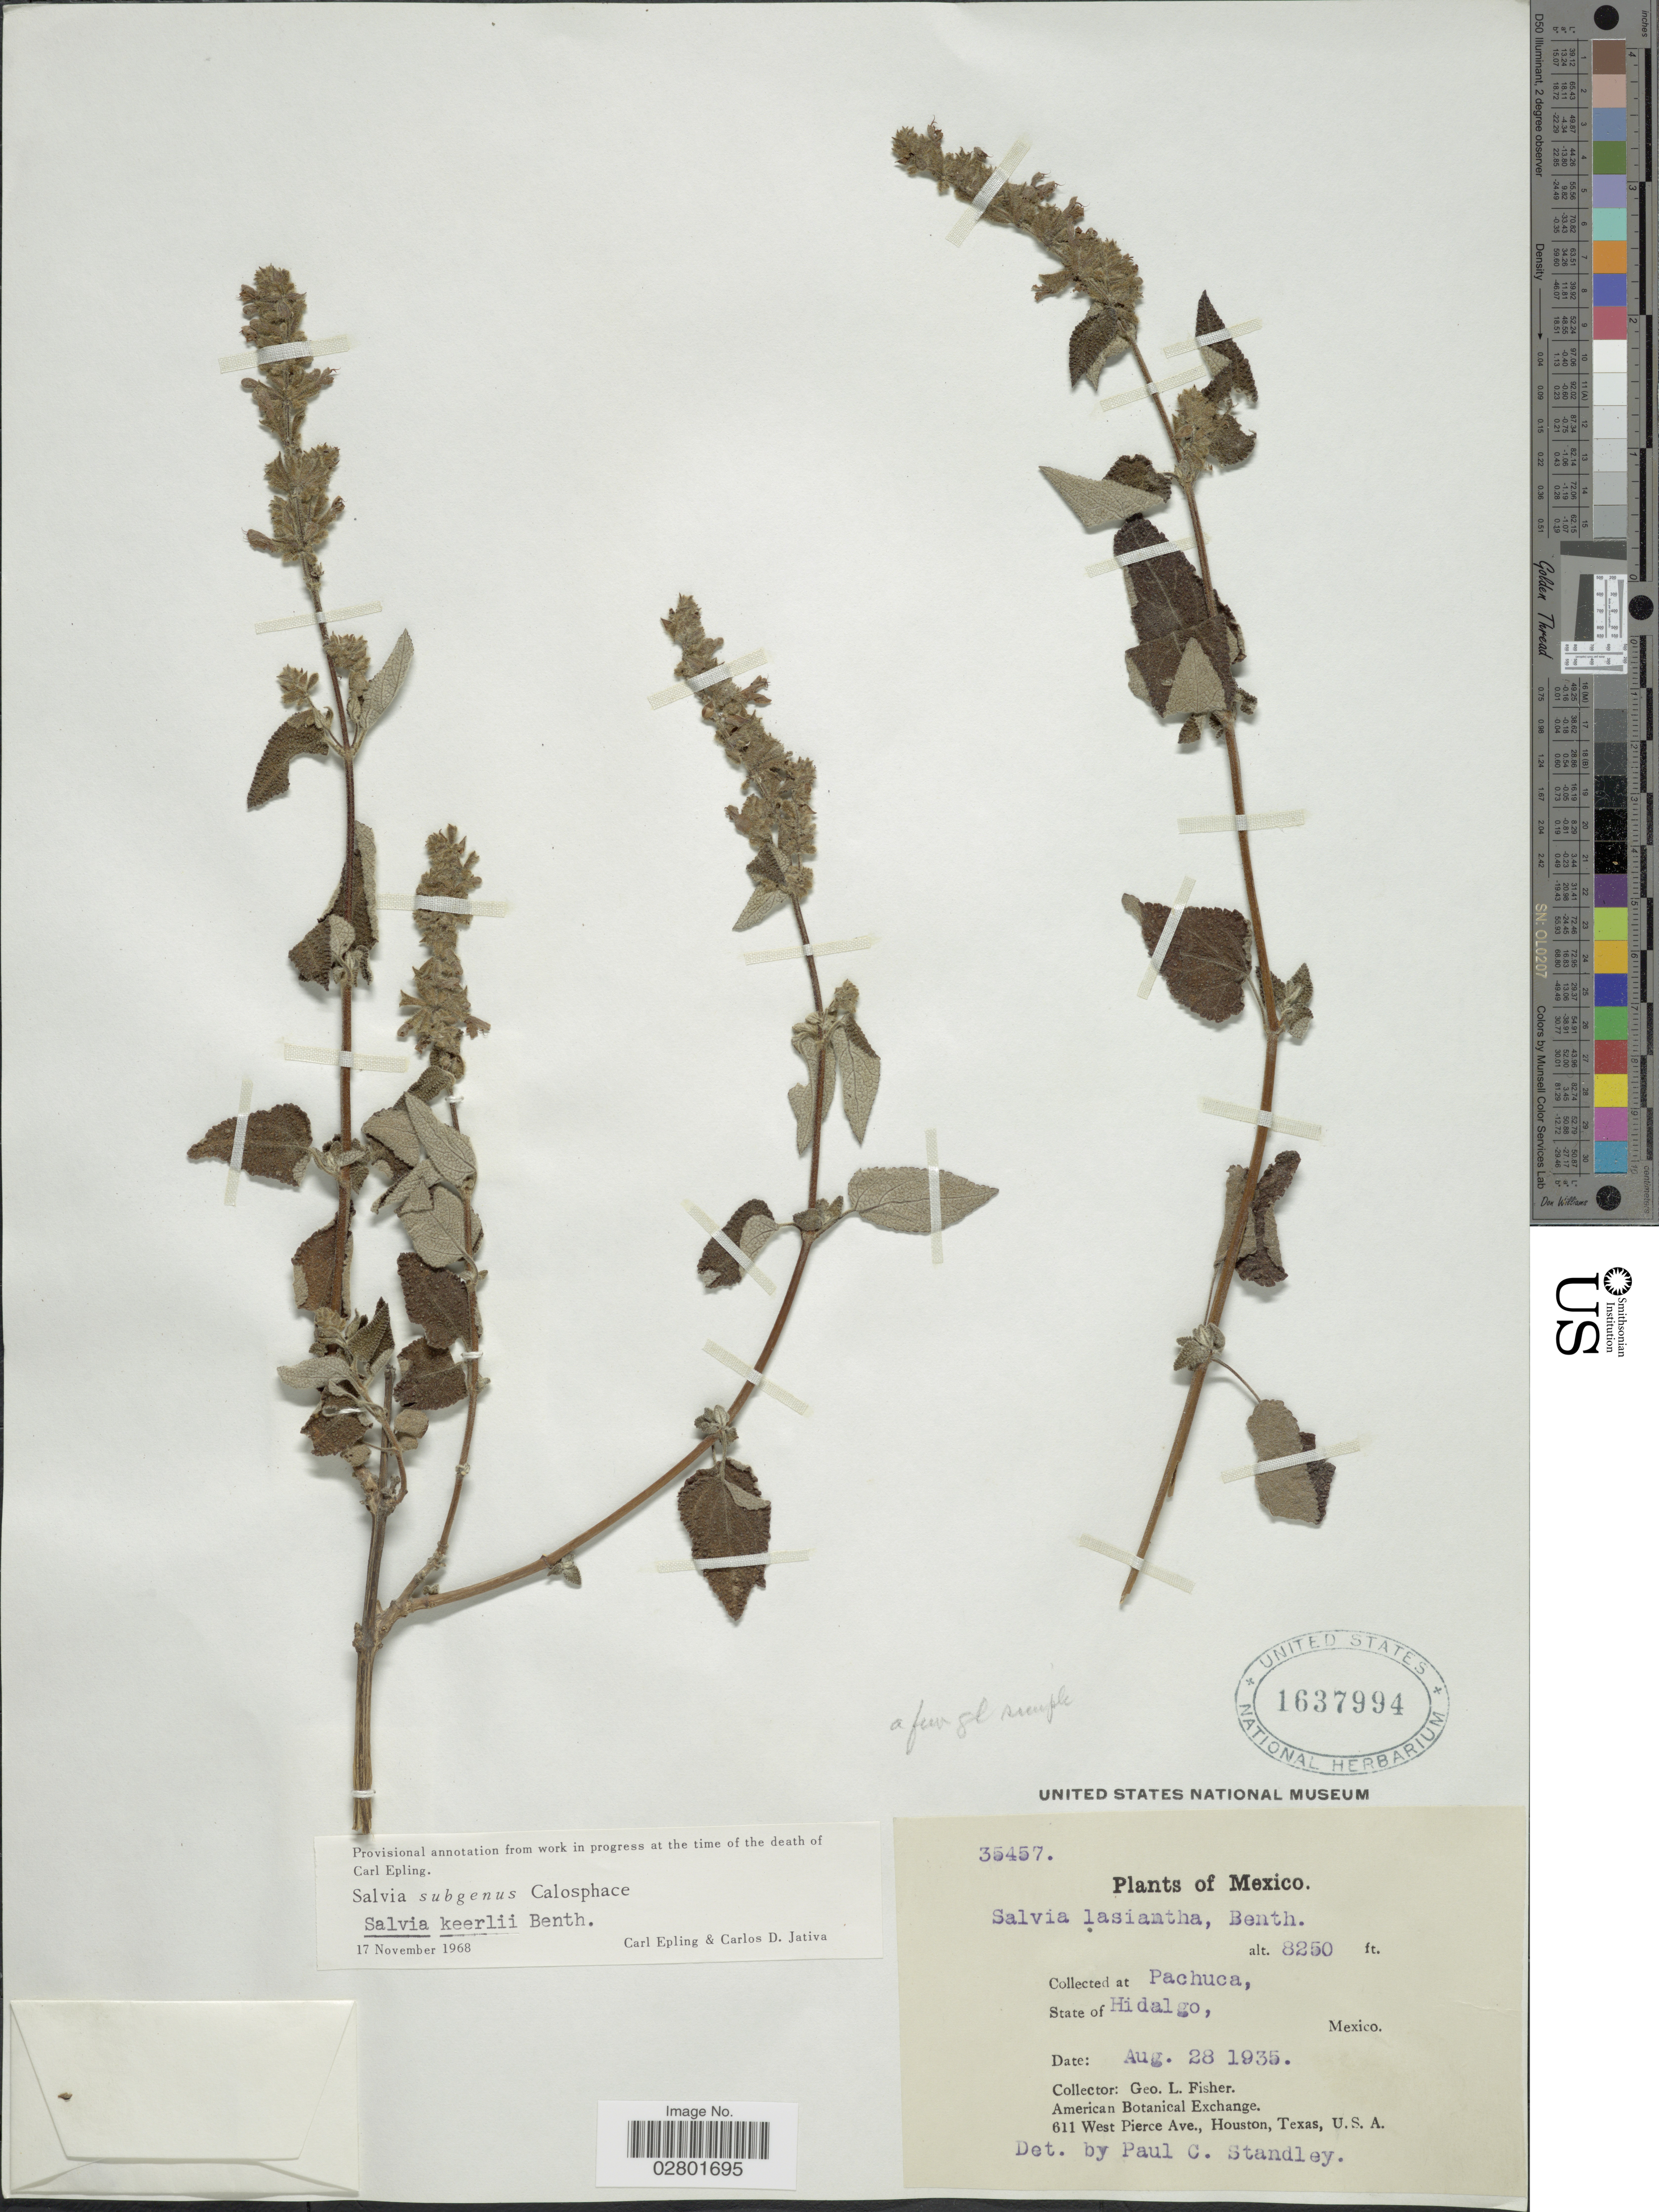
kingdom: Plantae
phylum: Tracheophyta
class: Magnoliopsida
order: Lamiales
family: Lamiaceae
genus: Salvia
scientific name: Salvia keerlii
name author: Benth.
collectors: G. L. Fisher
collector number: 35457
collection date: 1935-08-28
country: Mexico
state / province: Hidalgo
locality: Pachuca.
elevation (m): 2515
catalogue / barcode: US 1637994